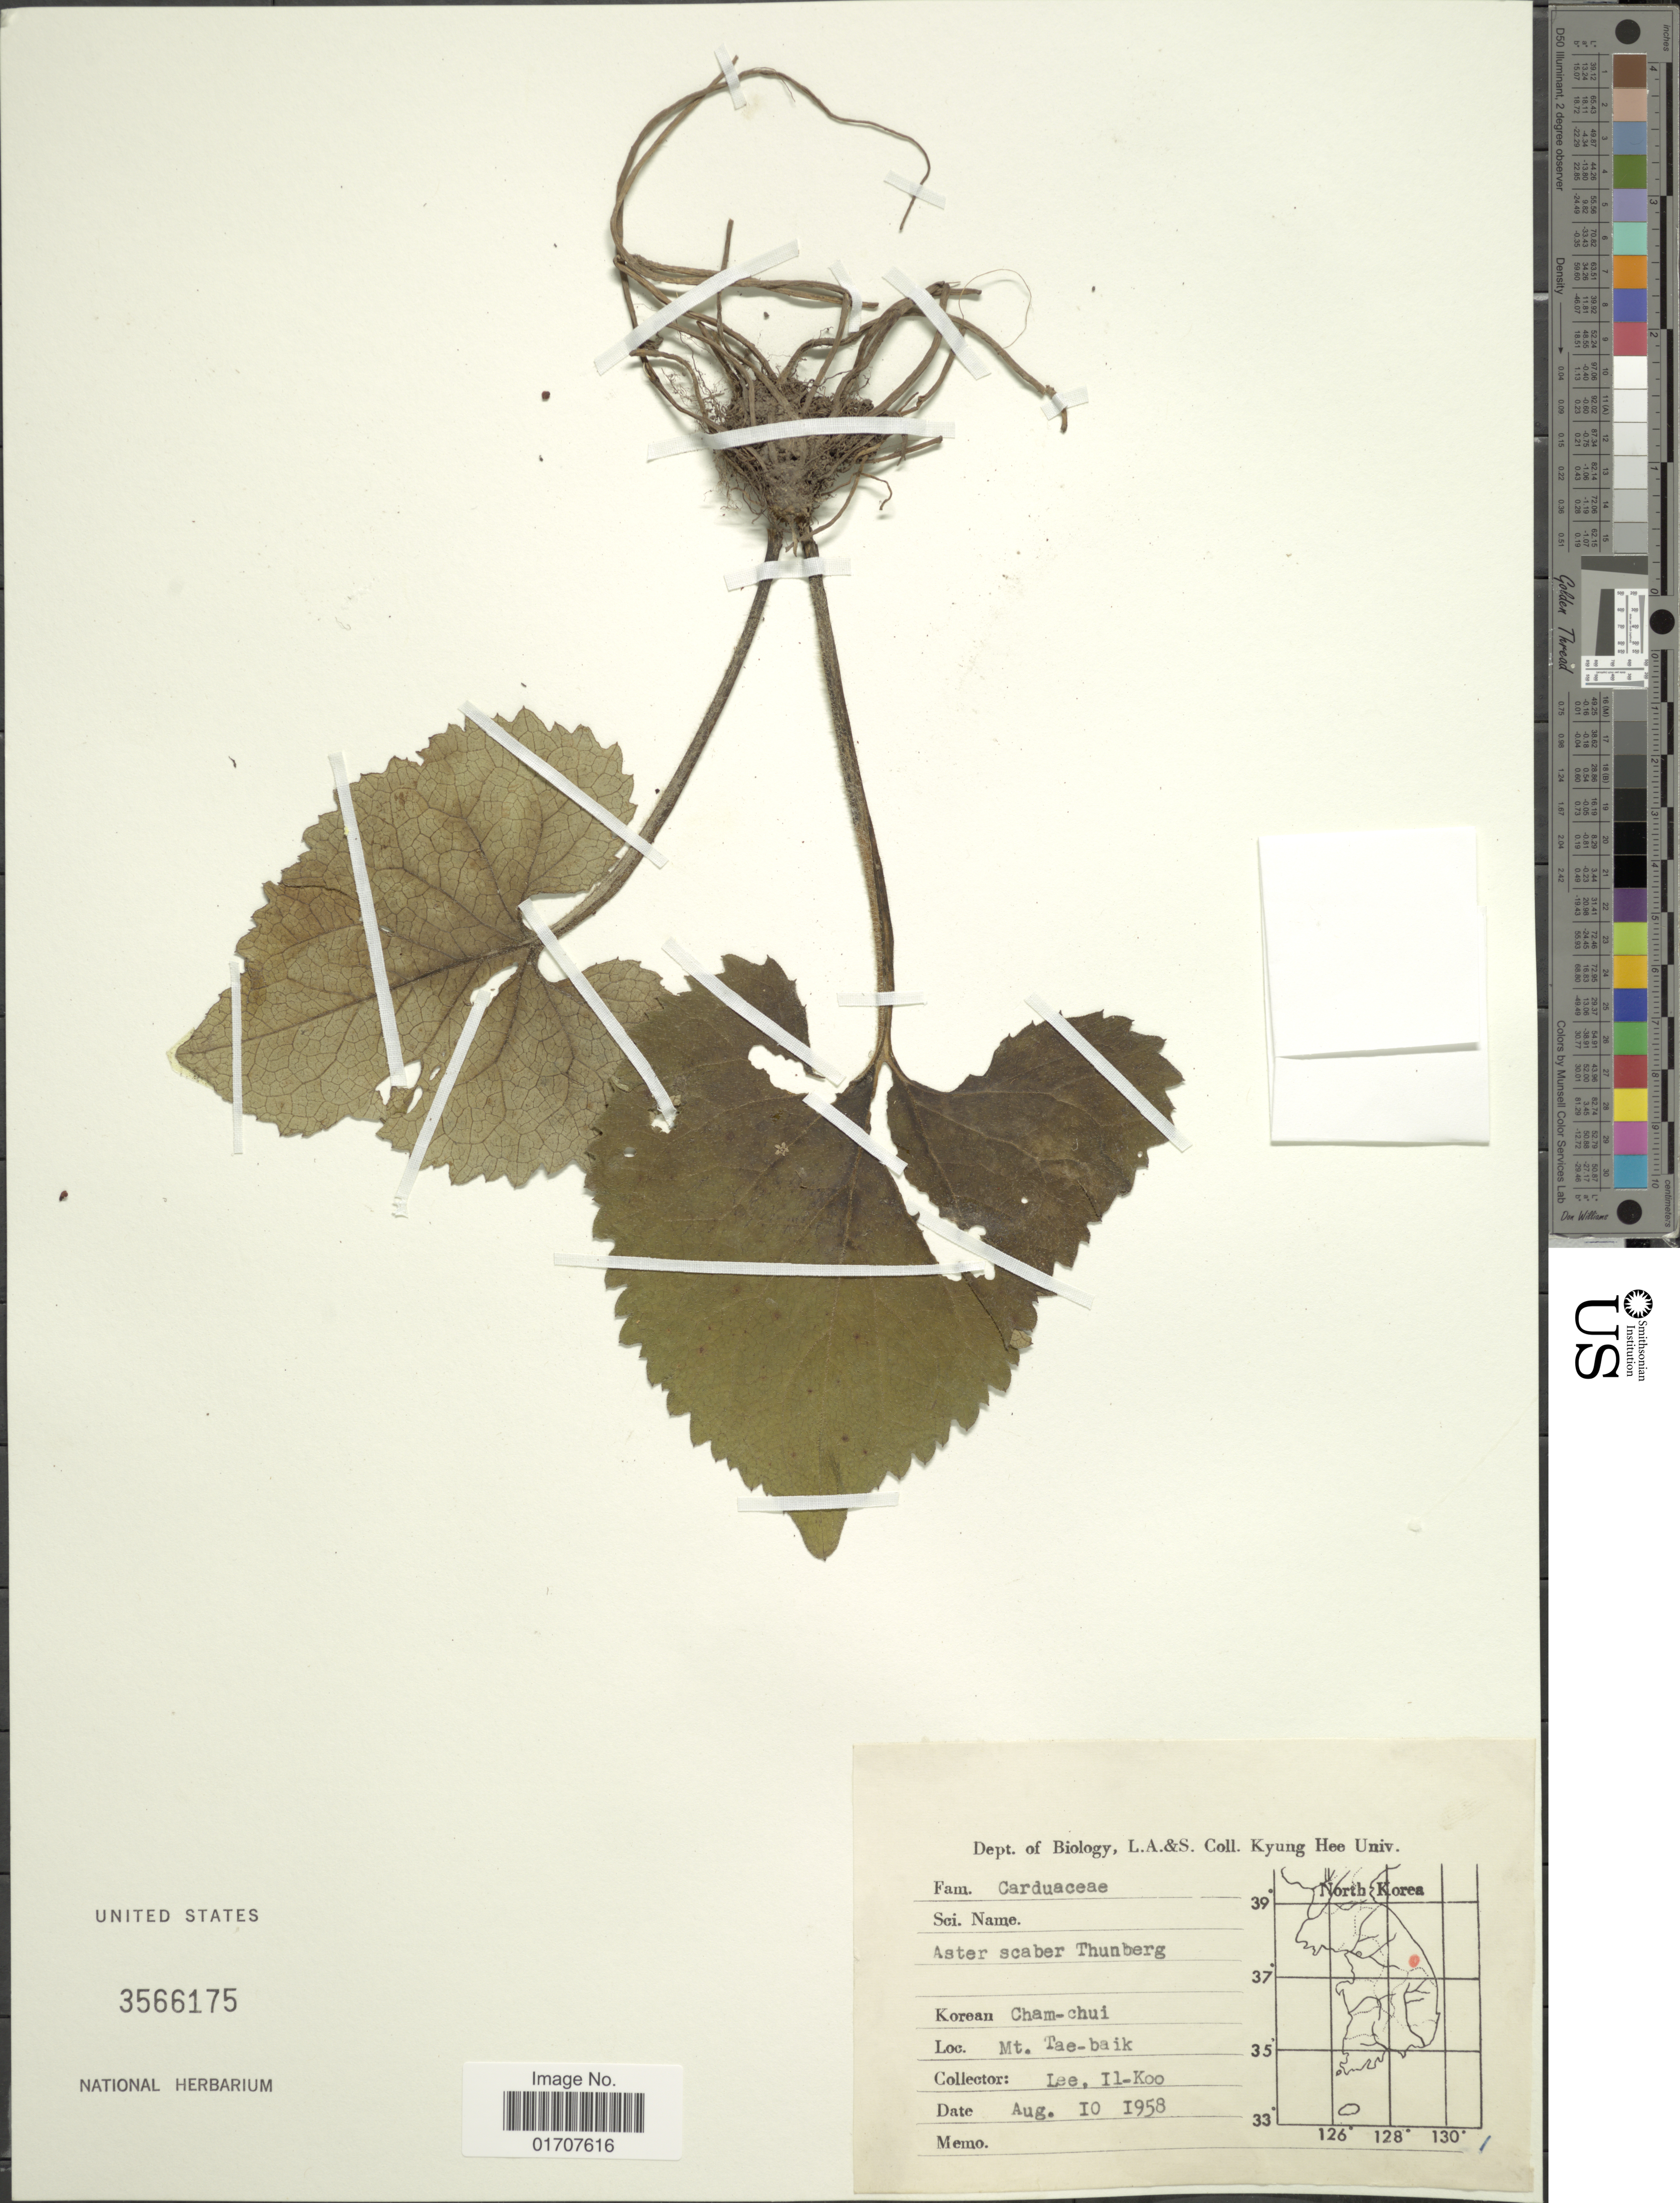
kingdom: Plantae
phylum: Tracheophyta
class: Magnoliopsida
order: Asterales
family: Asteraceae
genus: Doellingeria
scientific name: Doellingeria scaber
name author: (Thunb.) Nees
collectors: I. Lee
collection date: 1958-08-10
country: South Korea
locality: Mt. Tae-baik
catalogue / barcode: US 3566175